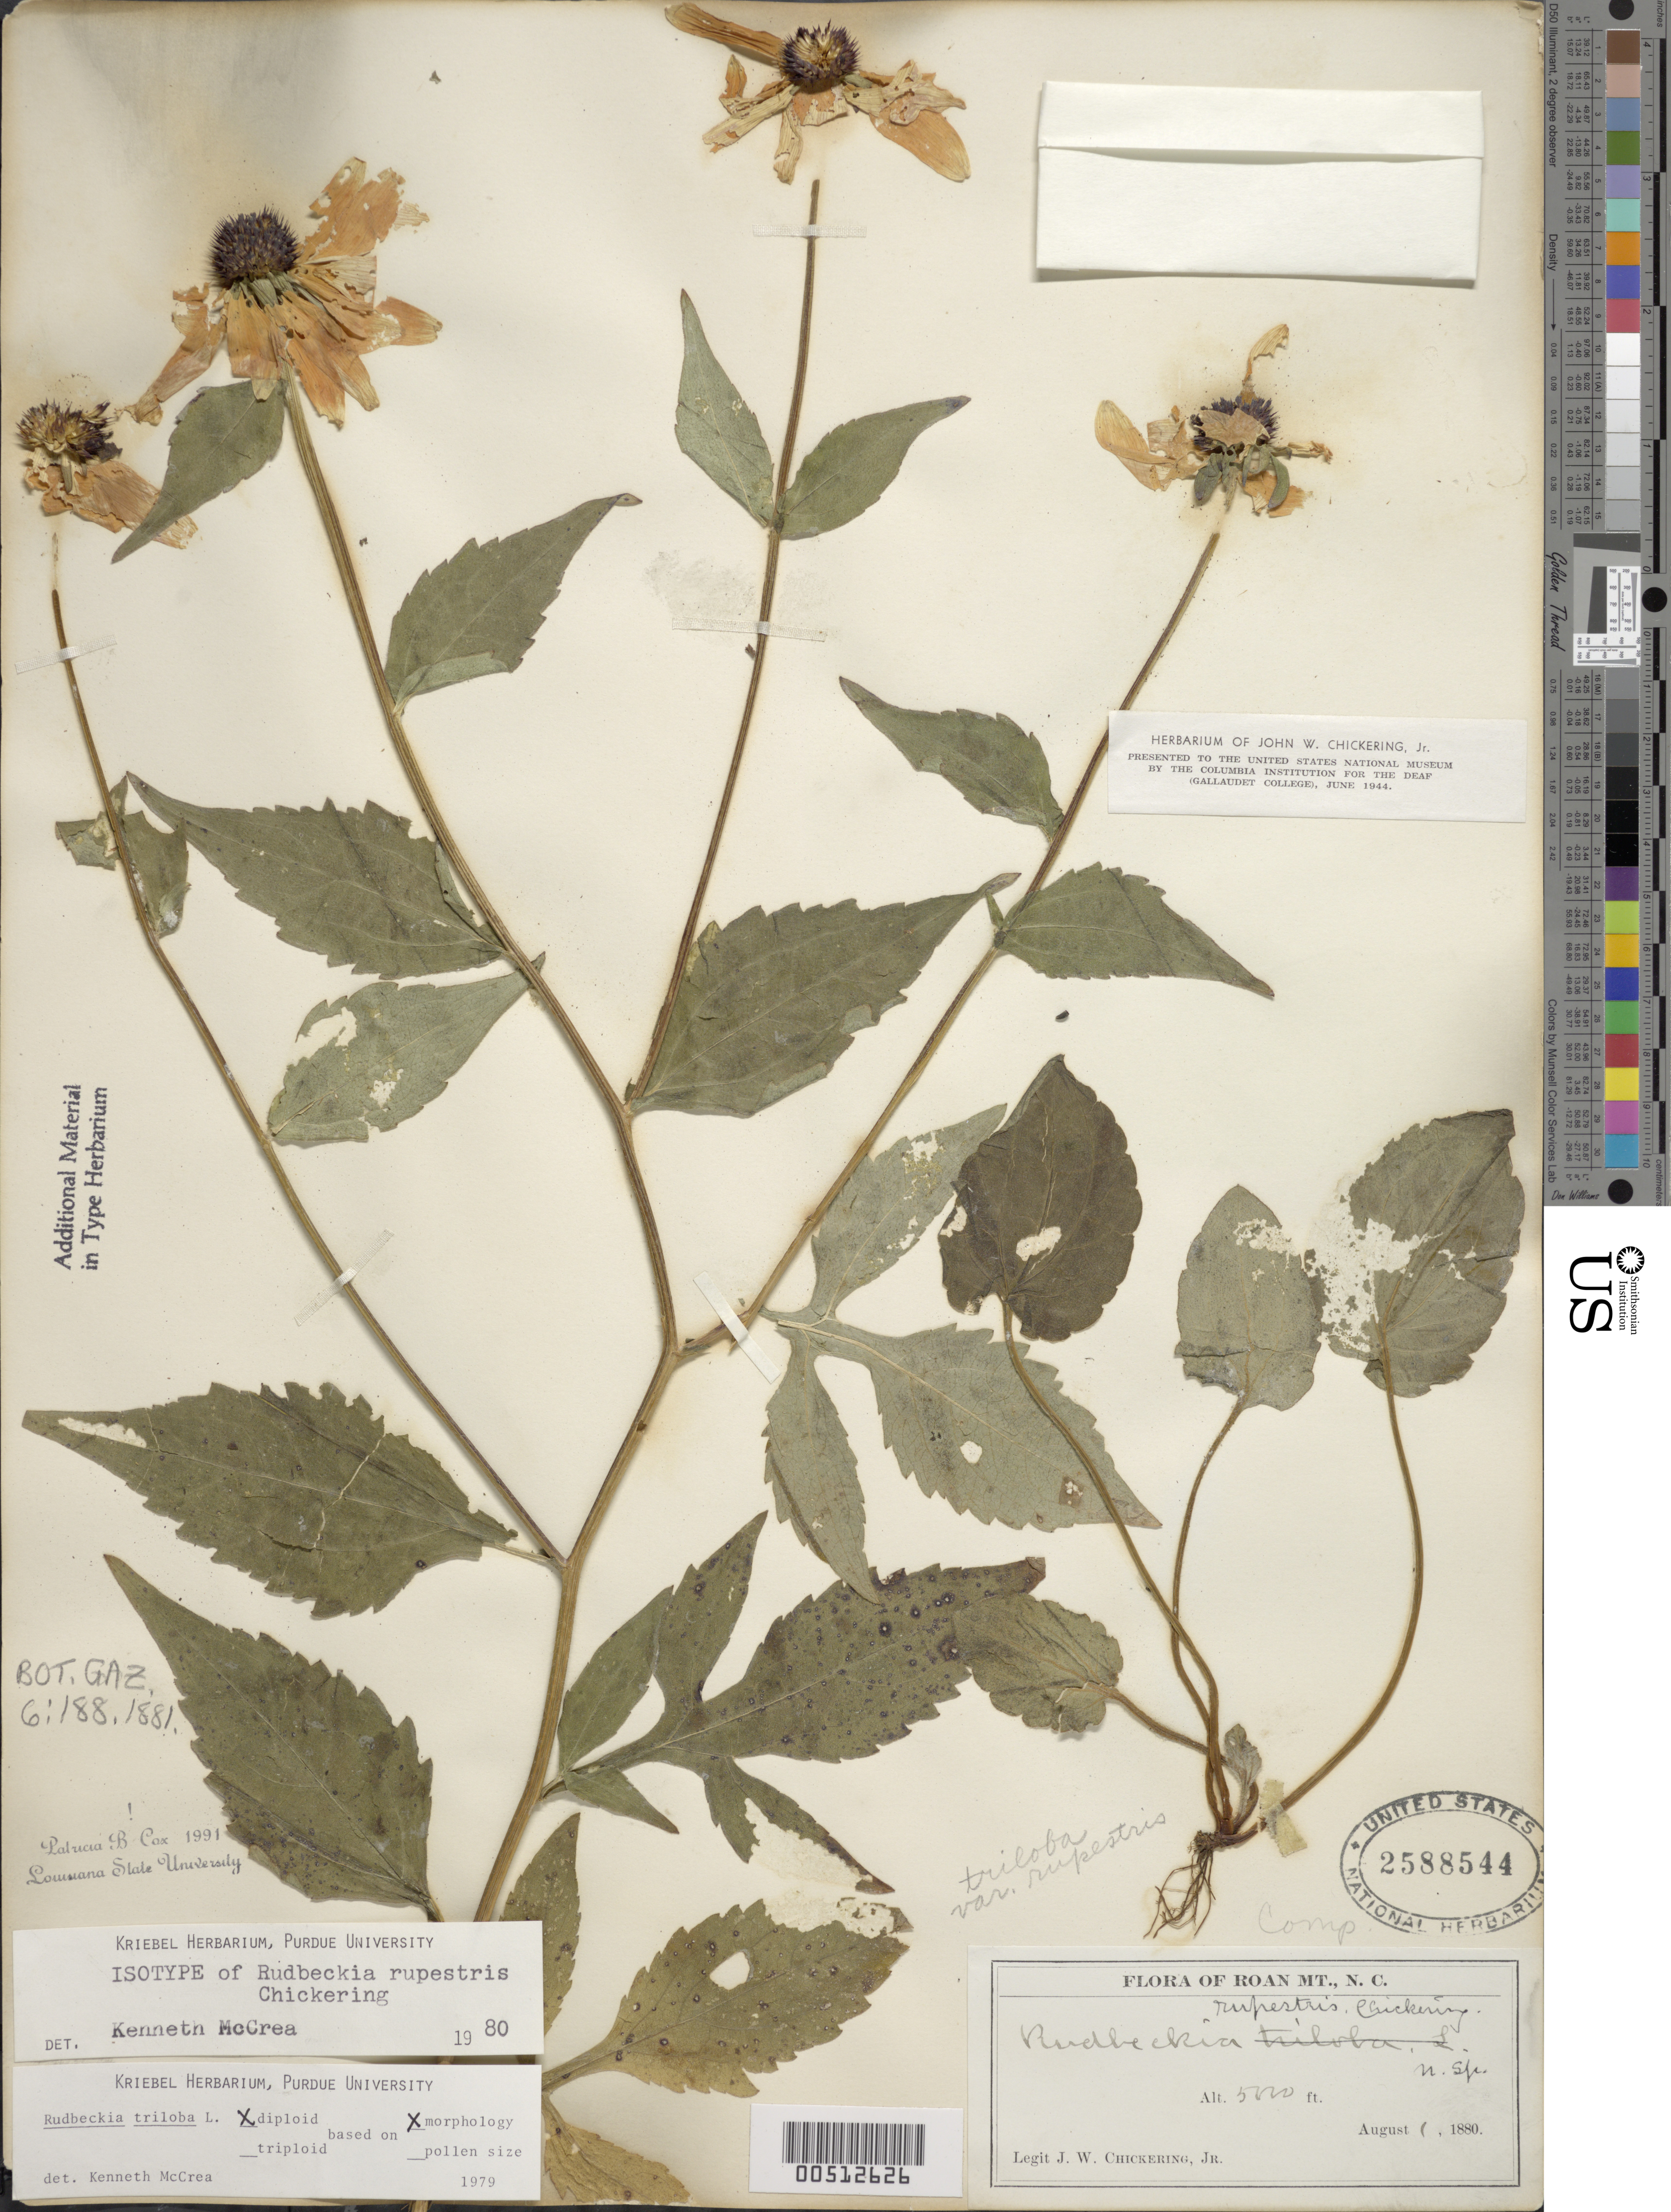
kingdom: Plantae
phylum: Tracheophyta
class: Magnoliopsida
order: Asterales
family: Asteraceae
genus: Rudbeckia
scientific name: Rudbeckia triloba var. rupestris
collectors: J. W. Chickering Jr.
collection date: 1880-08-01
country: United States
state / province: North Carolina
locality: Roan Mt., N.C.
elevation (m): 1524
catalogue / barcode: US 2588544